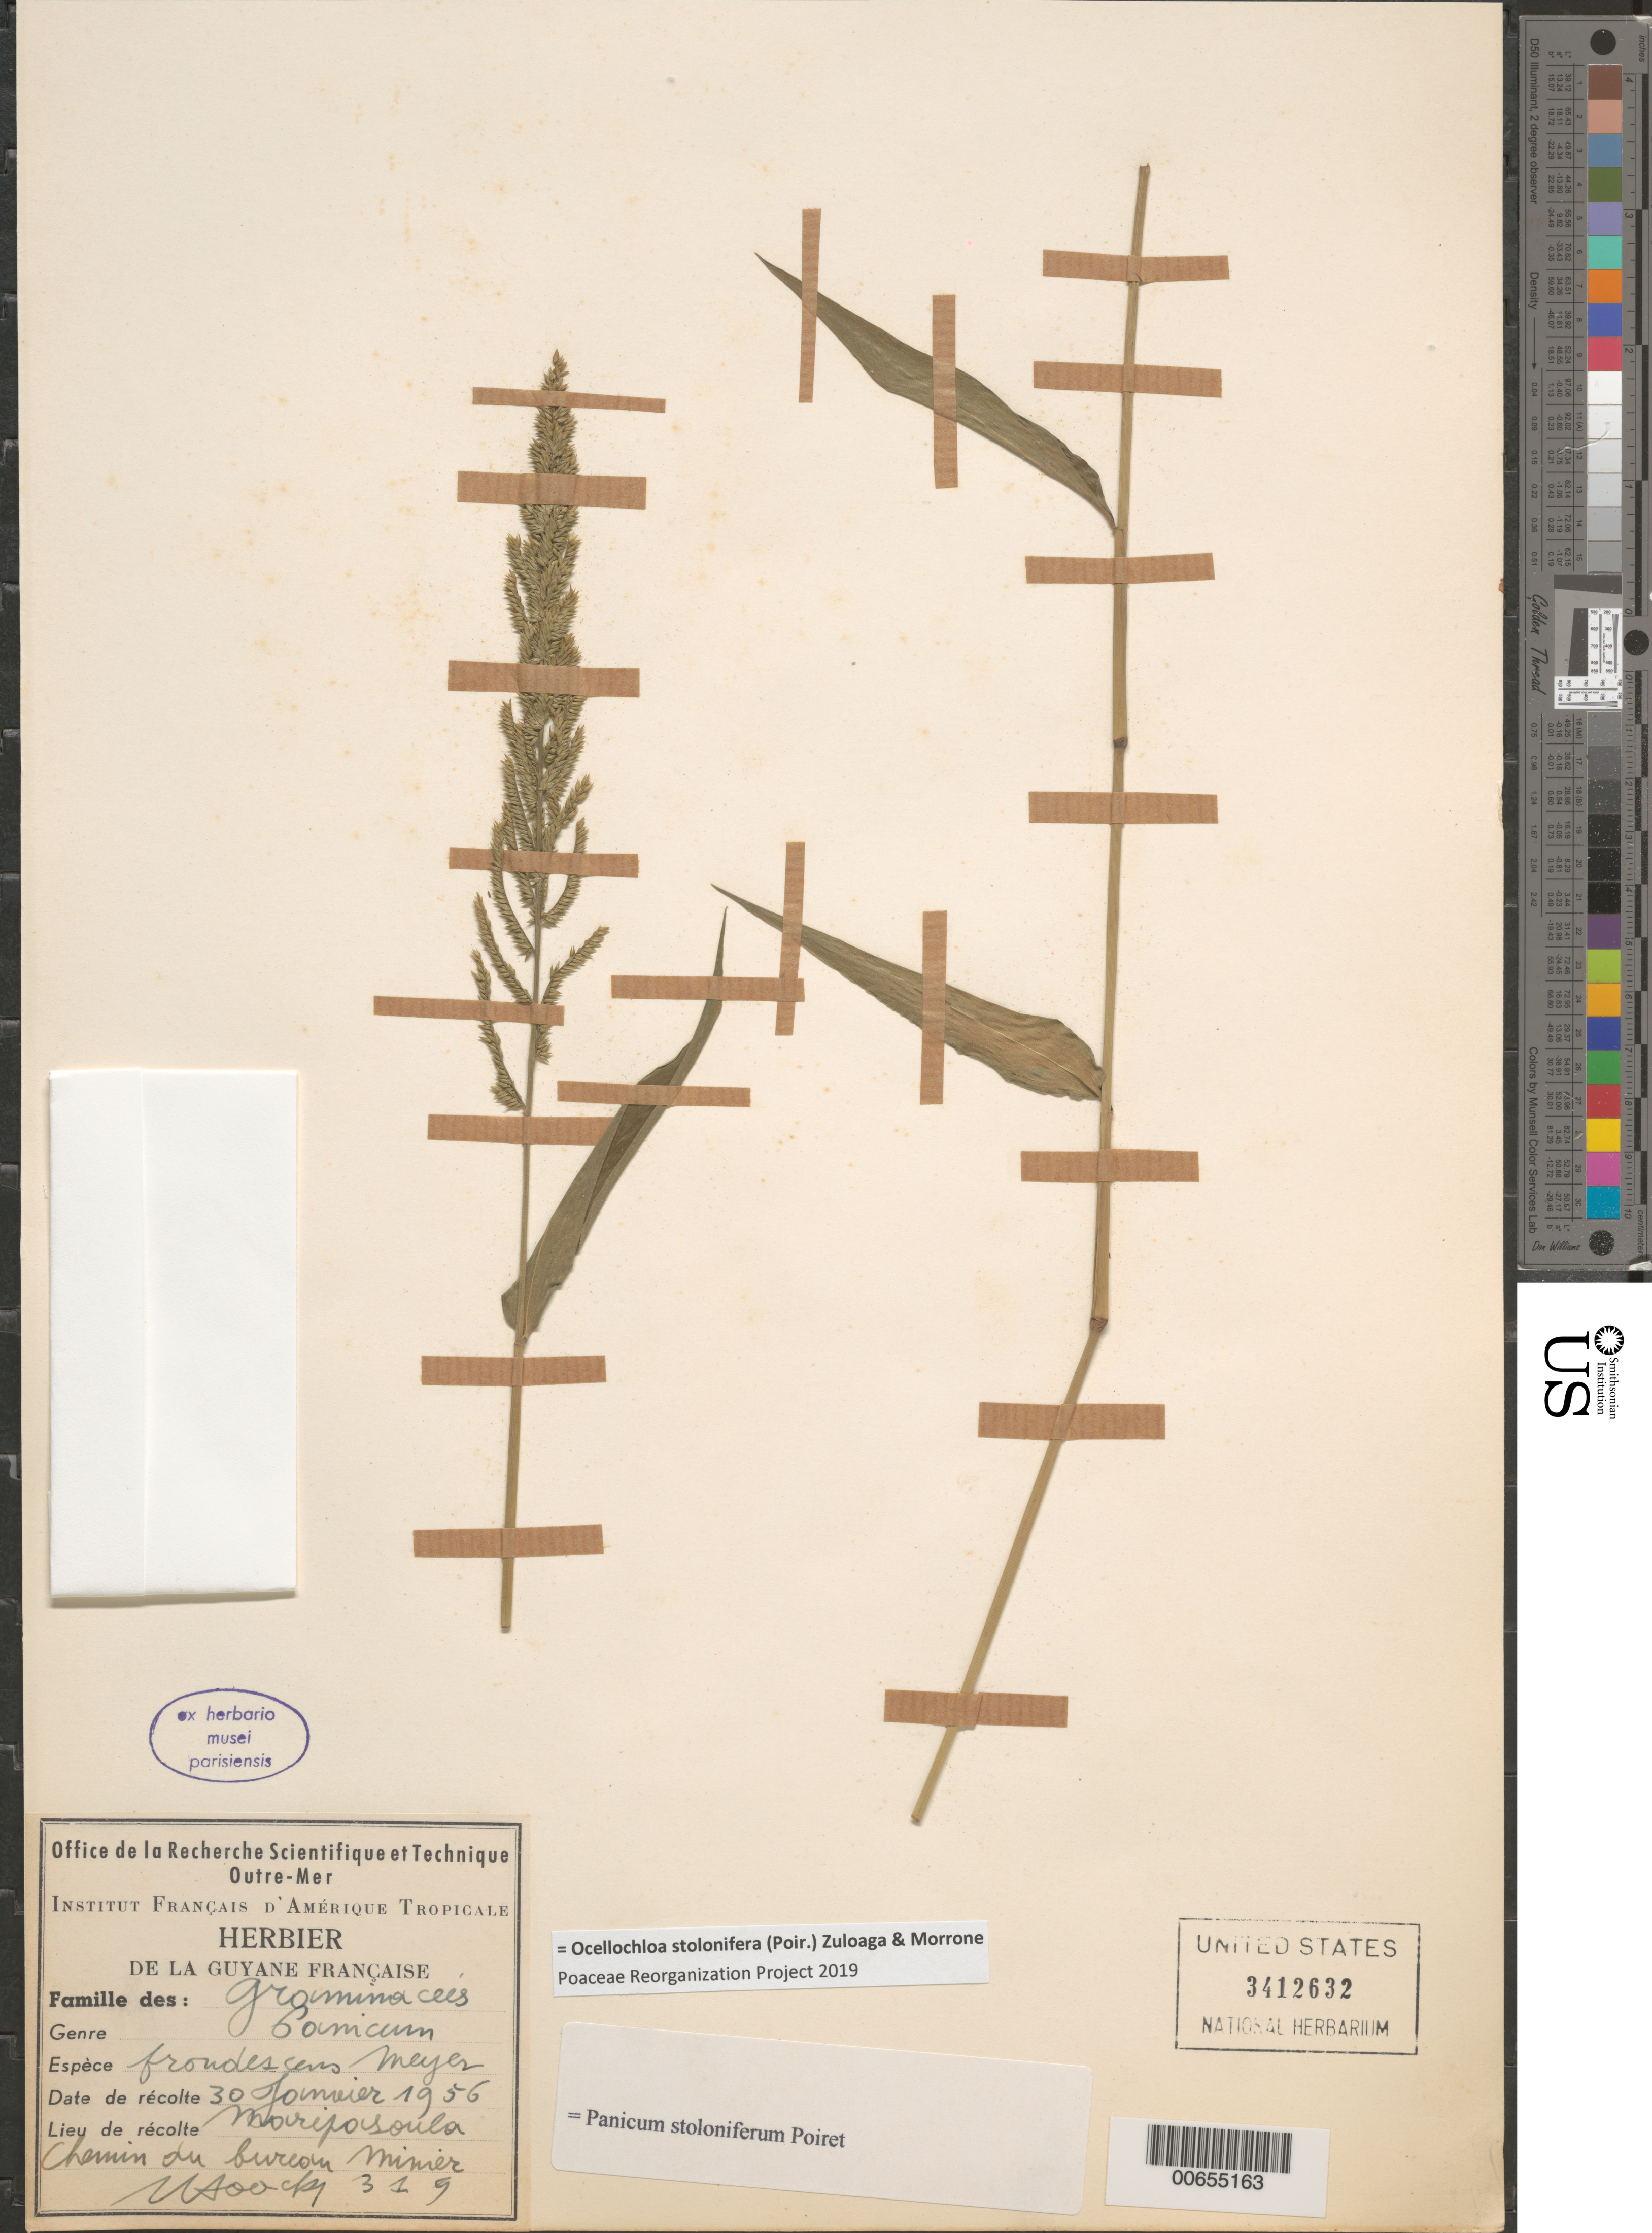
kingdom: Plantae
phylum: Tracheophyta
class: Liliopsida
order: Poales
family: Poaceae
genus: Panicum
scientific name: Panicum stoloniferum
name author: Poir.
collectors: J. Hoock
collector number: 319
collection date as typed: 30-Jan-56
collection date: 1956-01-30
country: French Guiana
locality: Maripasoula, chemin du bureau Minier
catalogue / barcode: US 3412632